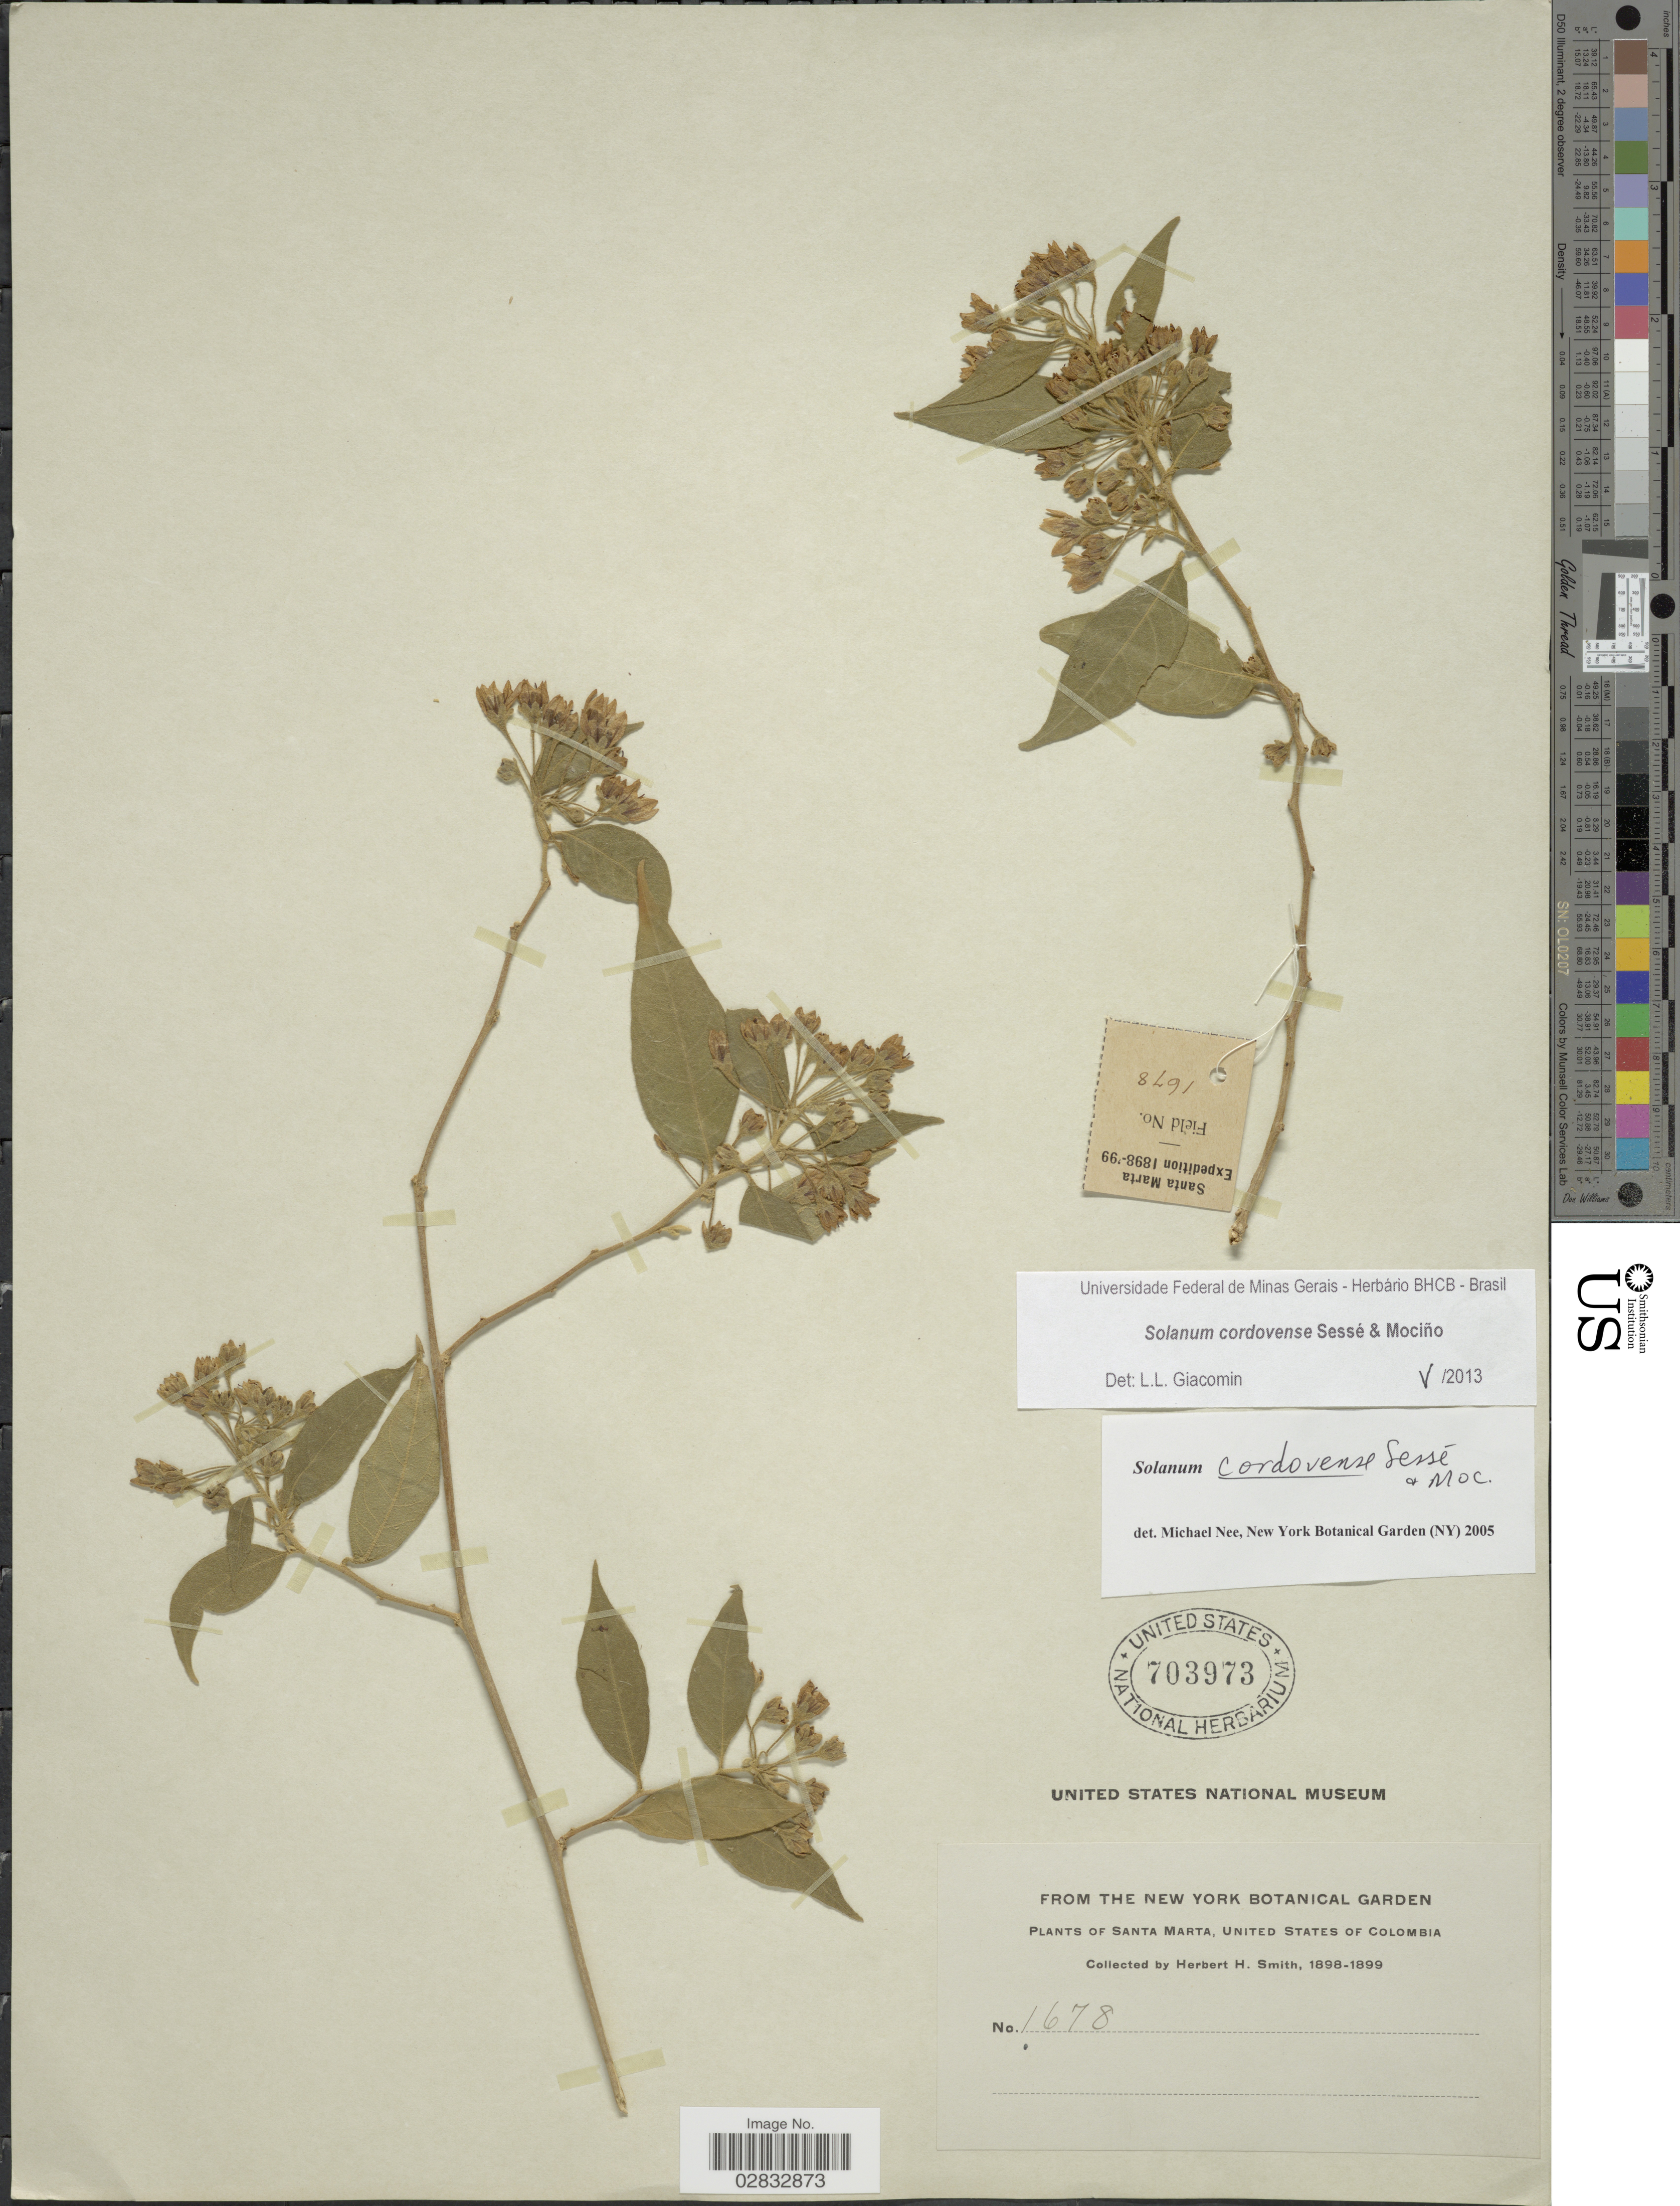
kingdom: Plantae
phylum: Tracheophyta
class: Magnoliopsida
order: Solanales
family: Solanaceae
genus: Solanum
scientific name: Solanum cordovense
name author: Sessé & Moc.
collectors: Herbert H. Smith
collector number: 1678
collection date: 1898/1899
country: Colombia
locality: Santa Marta.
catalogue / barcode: US 703973